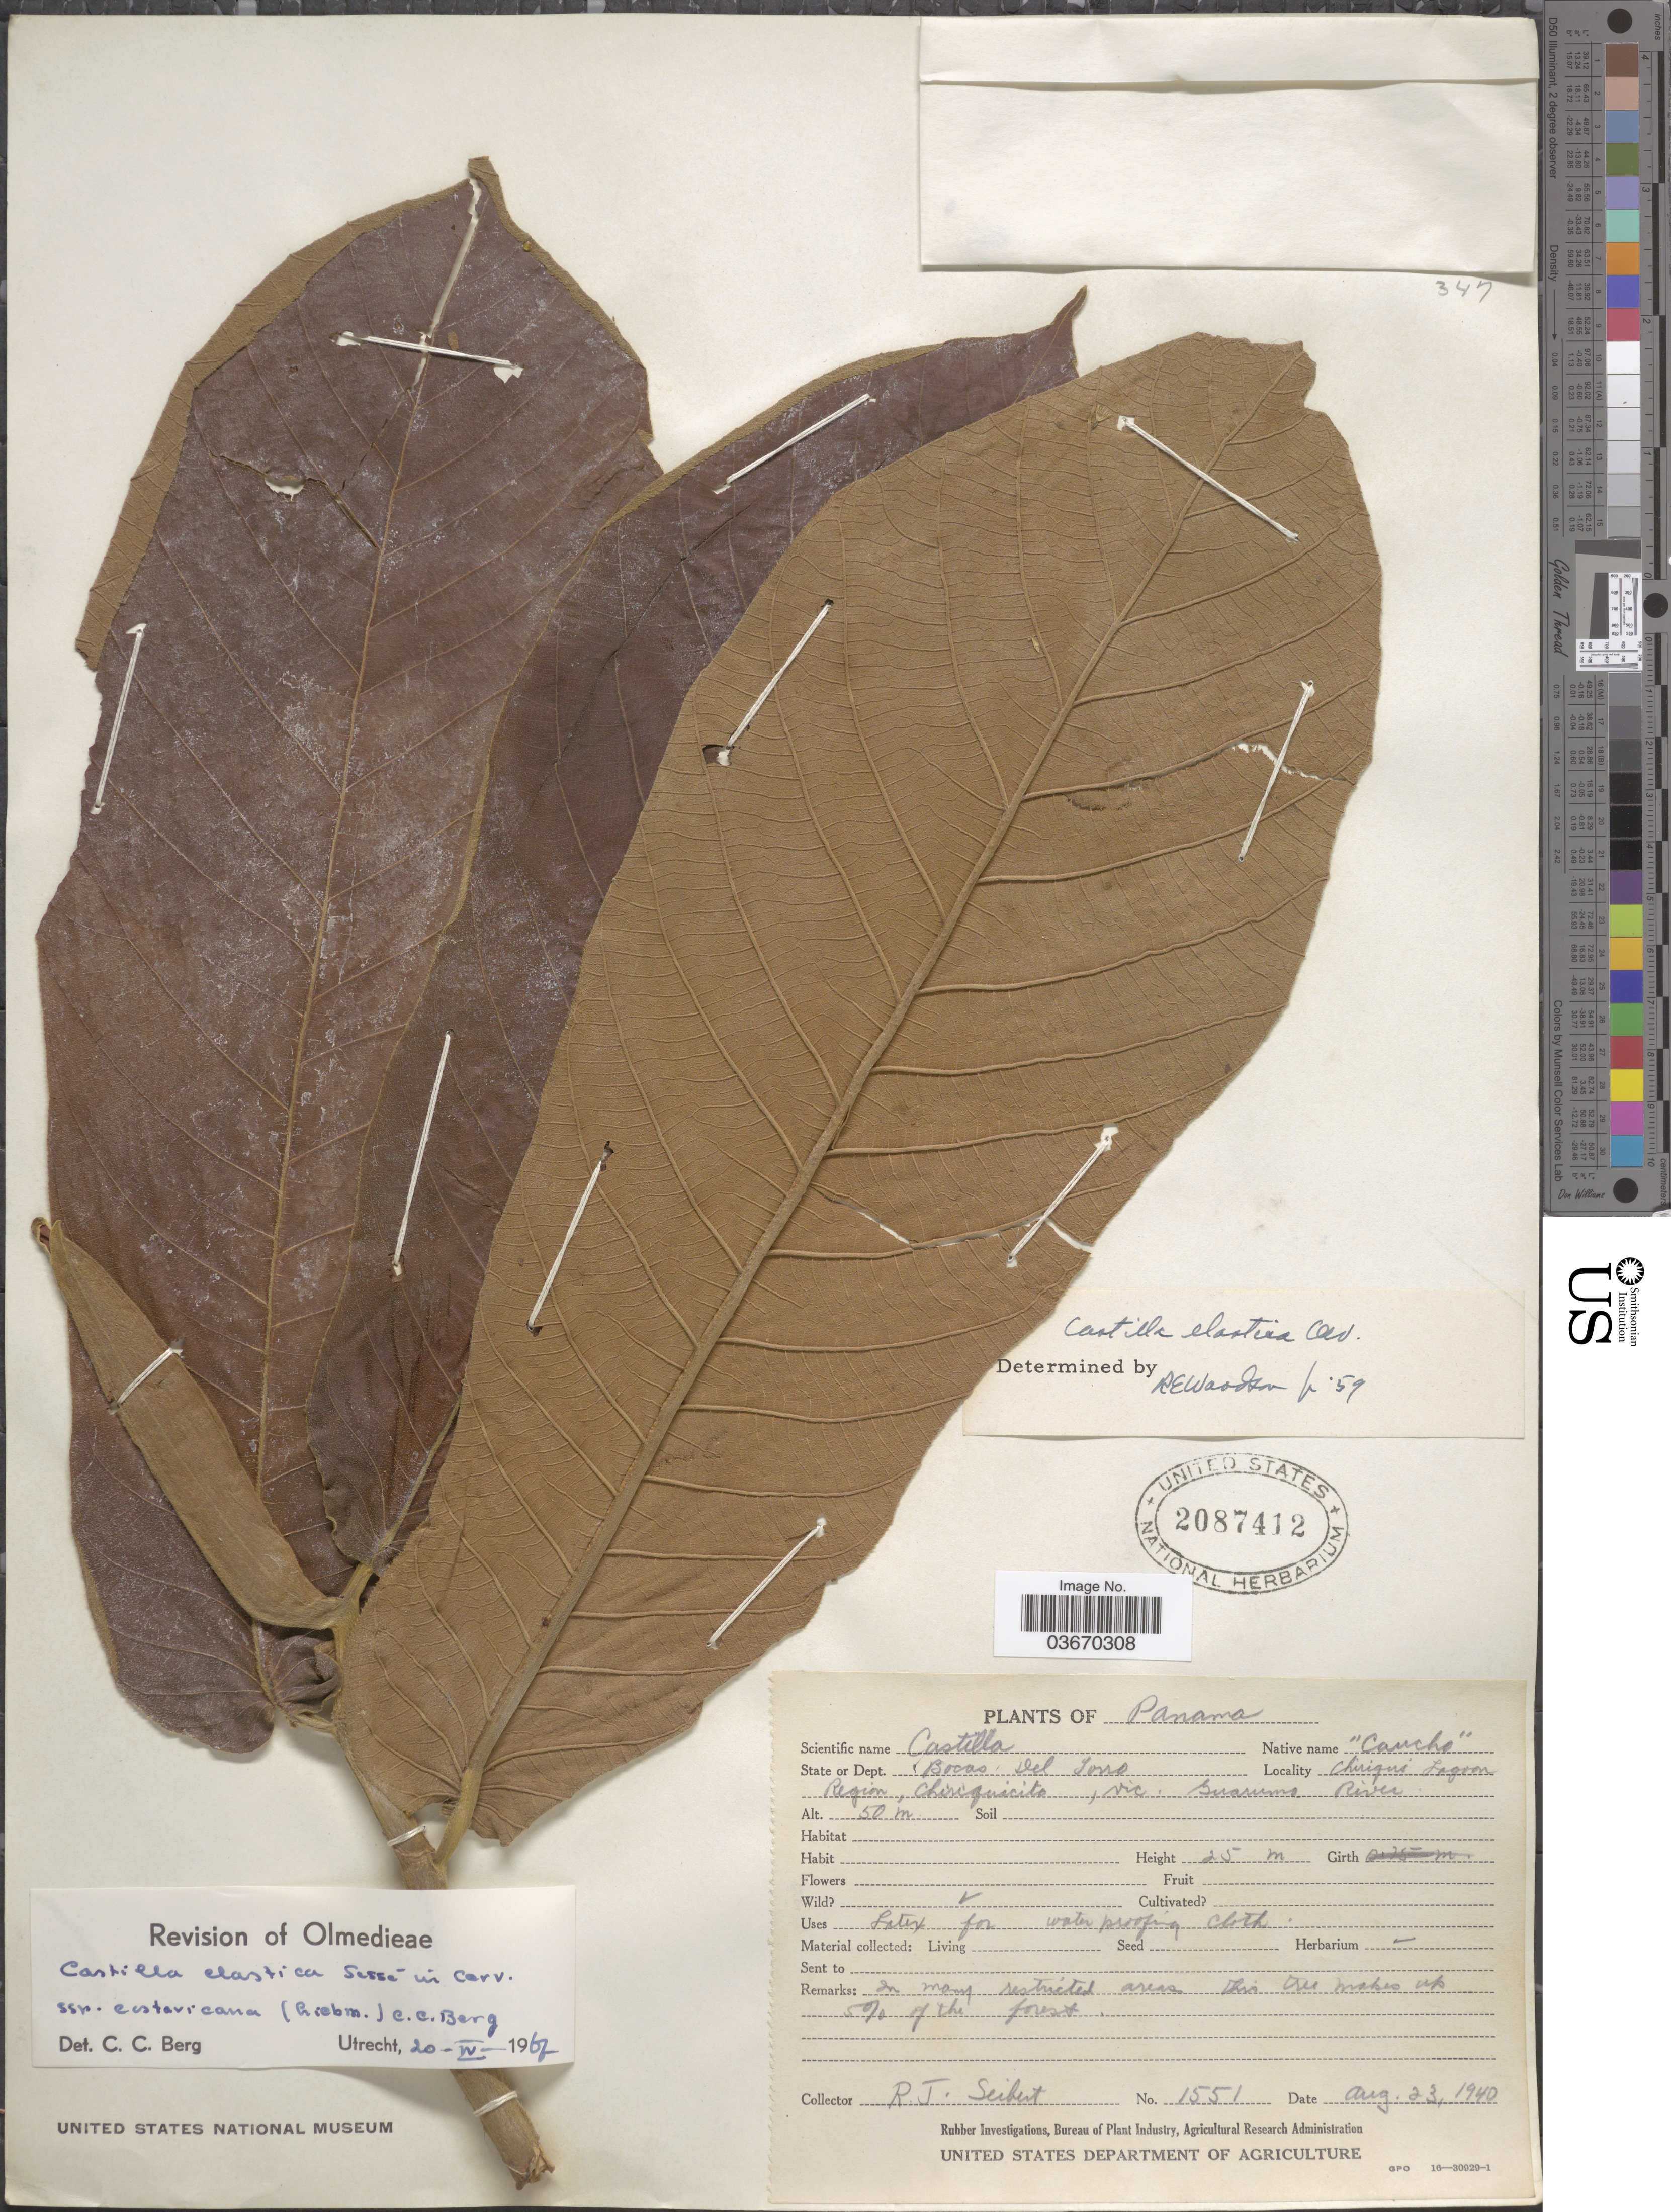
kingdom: Plantae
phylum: Tracheophyta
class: Magnoliopsida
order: Rosales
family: Moraceae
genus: Castilla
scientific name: Castilla elastica subsp. costaricana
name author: (Liebm.) C.C. Berg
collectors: R. J. Seibert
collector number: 1551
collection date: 1940-08-23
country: Panama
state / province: Bocas del Toro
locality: Chiriquí Lagoon Region, Chiriquicita, vic. Guarumo River.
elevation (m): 50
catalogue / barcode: US 2087412